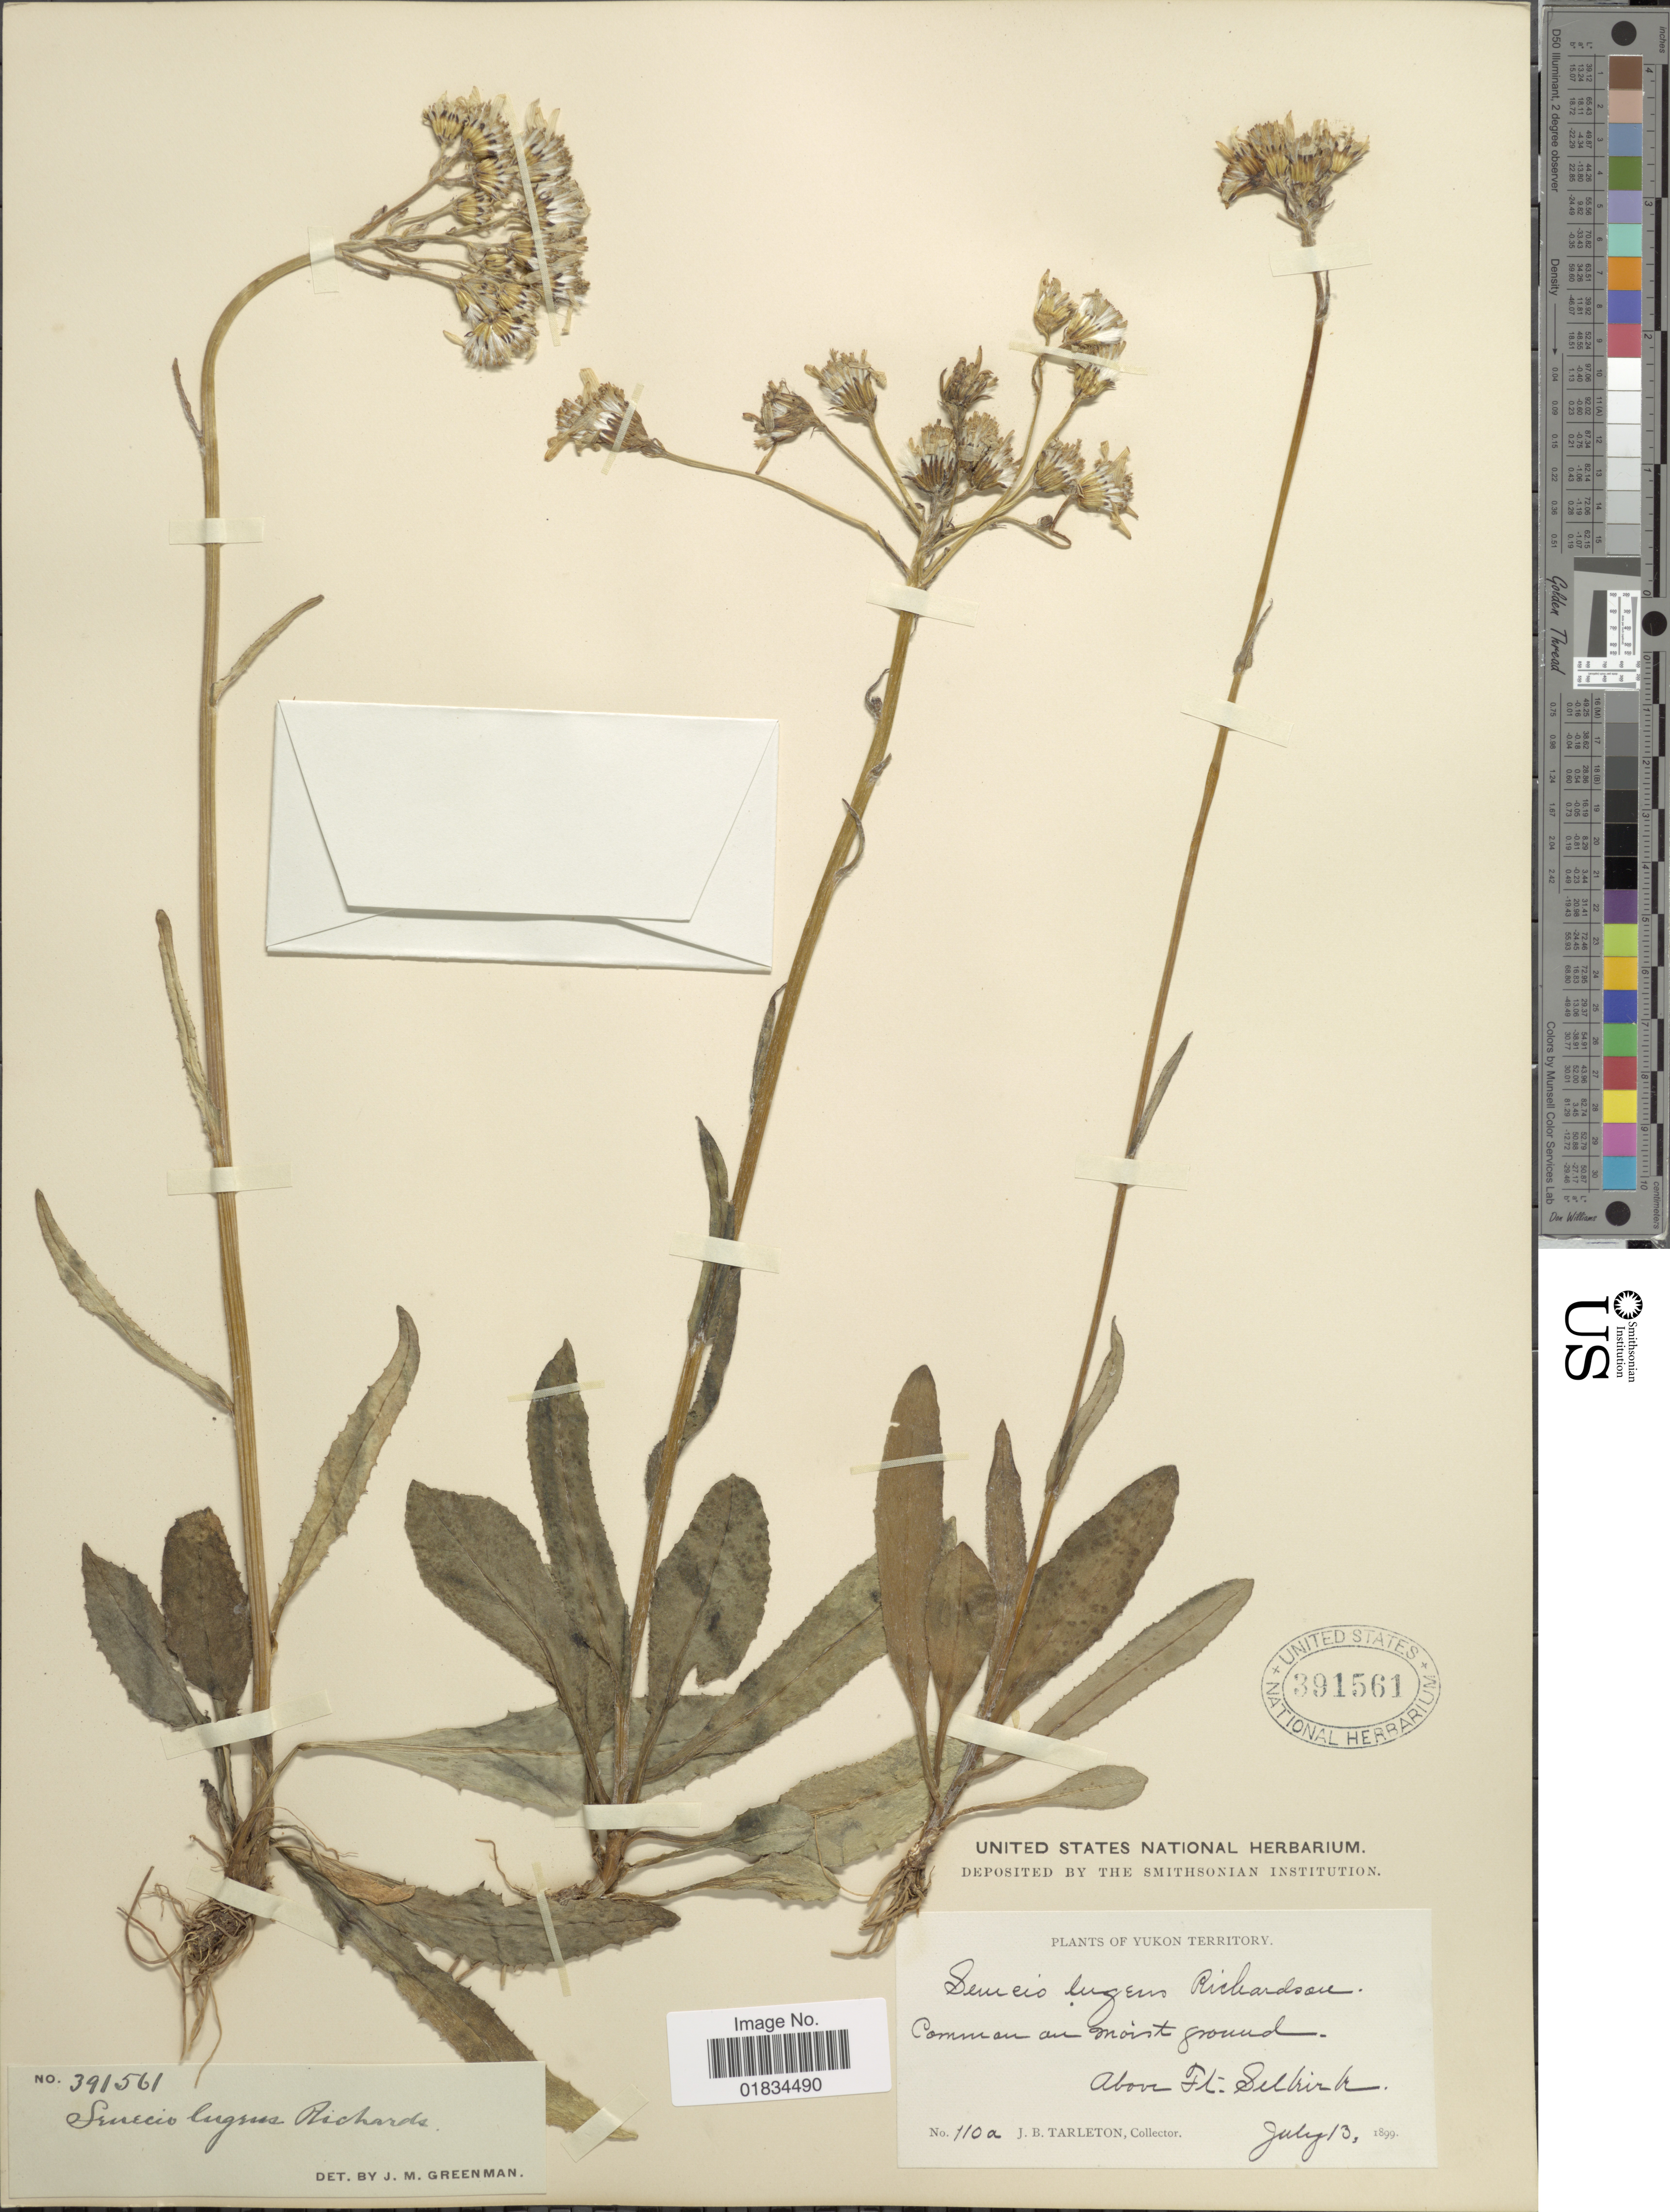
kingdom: Plantae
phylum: Tracheophyta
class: Magnoliopsida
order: Asterales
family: Asteraceae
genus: Senecio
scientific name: Senecio lugens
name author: Richardson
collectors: J. Tarleton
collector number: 110a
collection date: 1899-07-13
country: Canada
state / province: Yukon Territory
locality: Above Ft. Selkirk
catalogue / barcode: US 391561